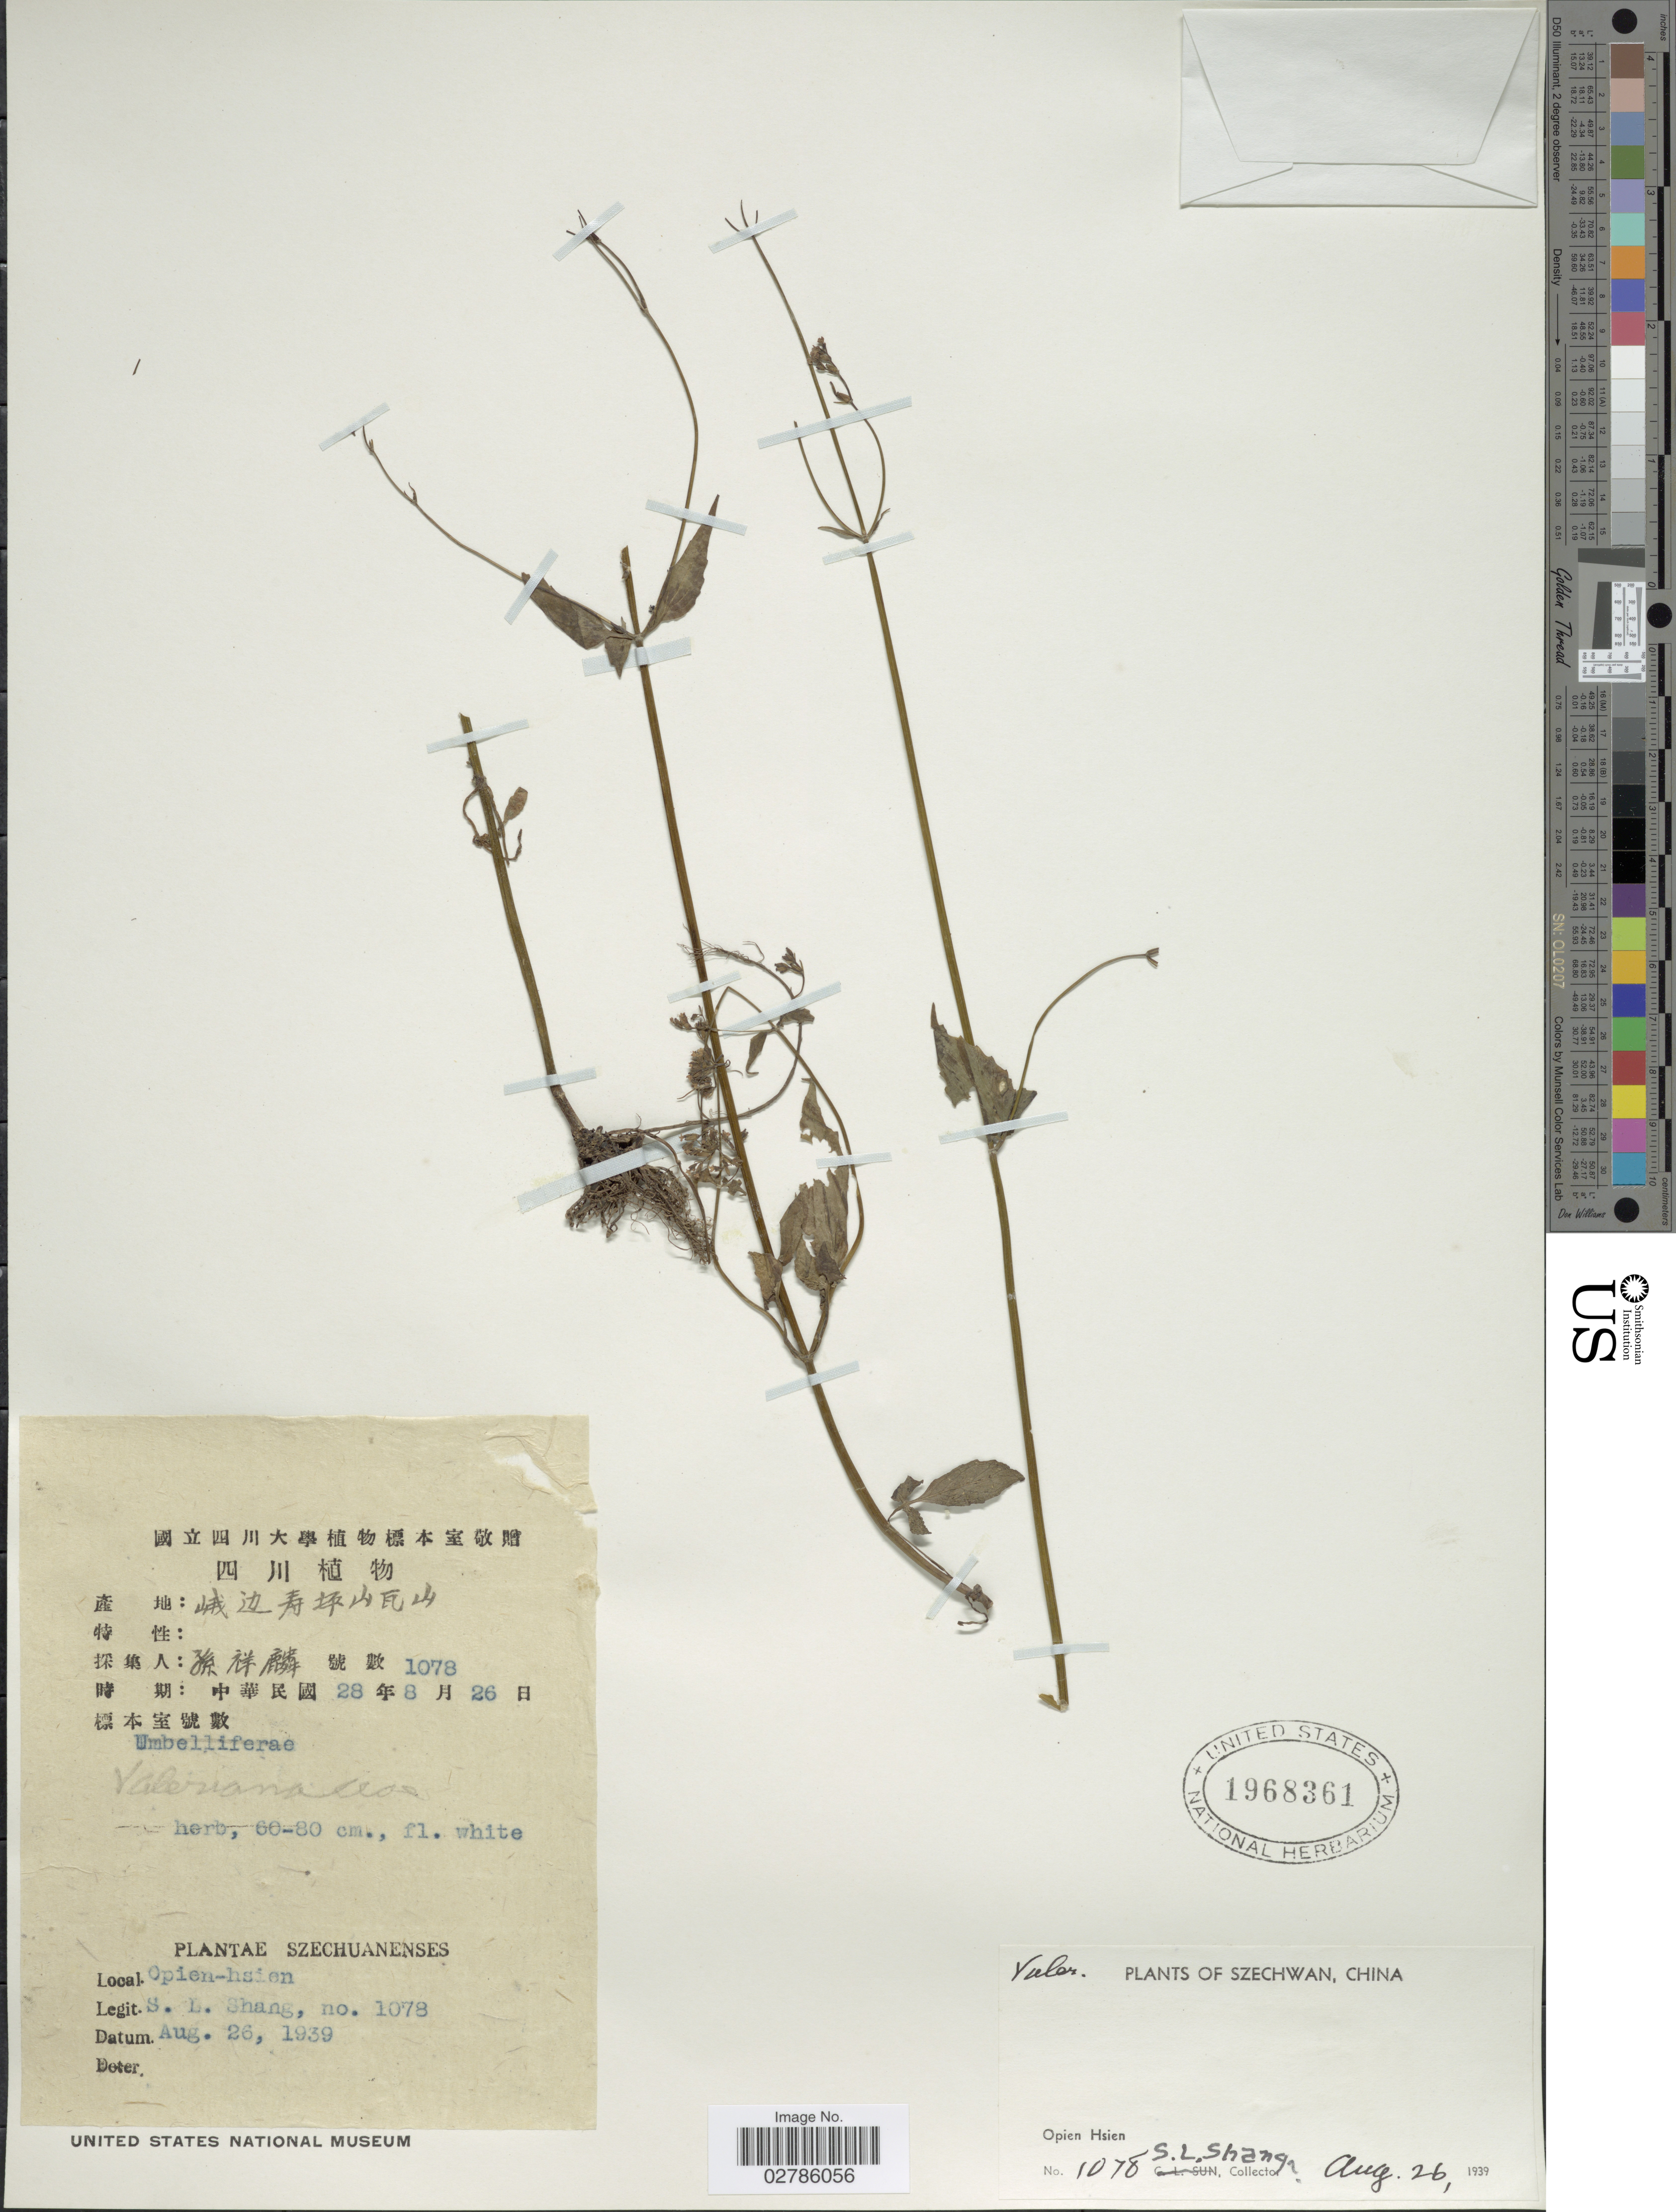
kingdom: Plantae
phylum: Tracheophyta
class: Magnoliopsida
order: Dipsacales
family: Caprifoliaceae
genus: Valeriana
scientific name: Valeriana sp.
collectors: S. Shang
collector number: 1078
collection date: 1939-08-26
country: China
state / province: Sichuan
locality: Szechuanenses. Opien-hsien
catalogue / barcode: US 1968361